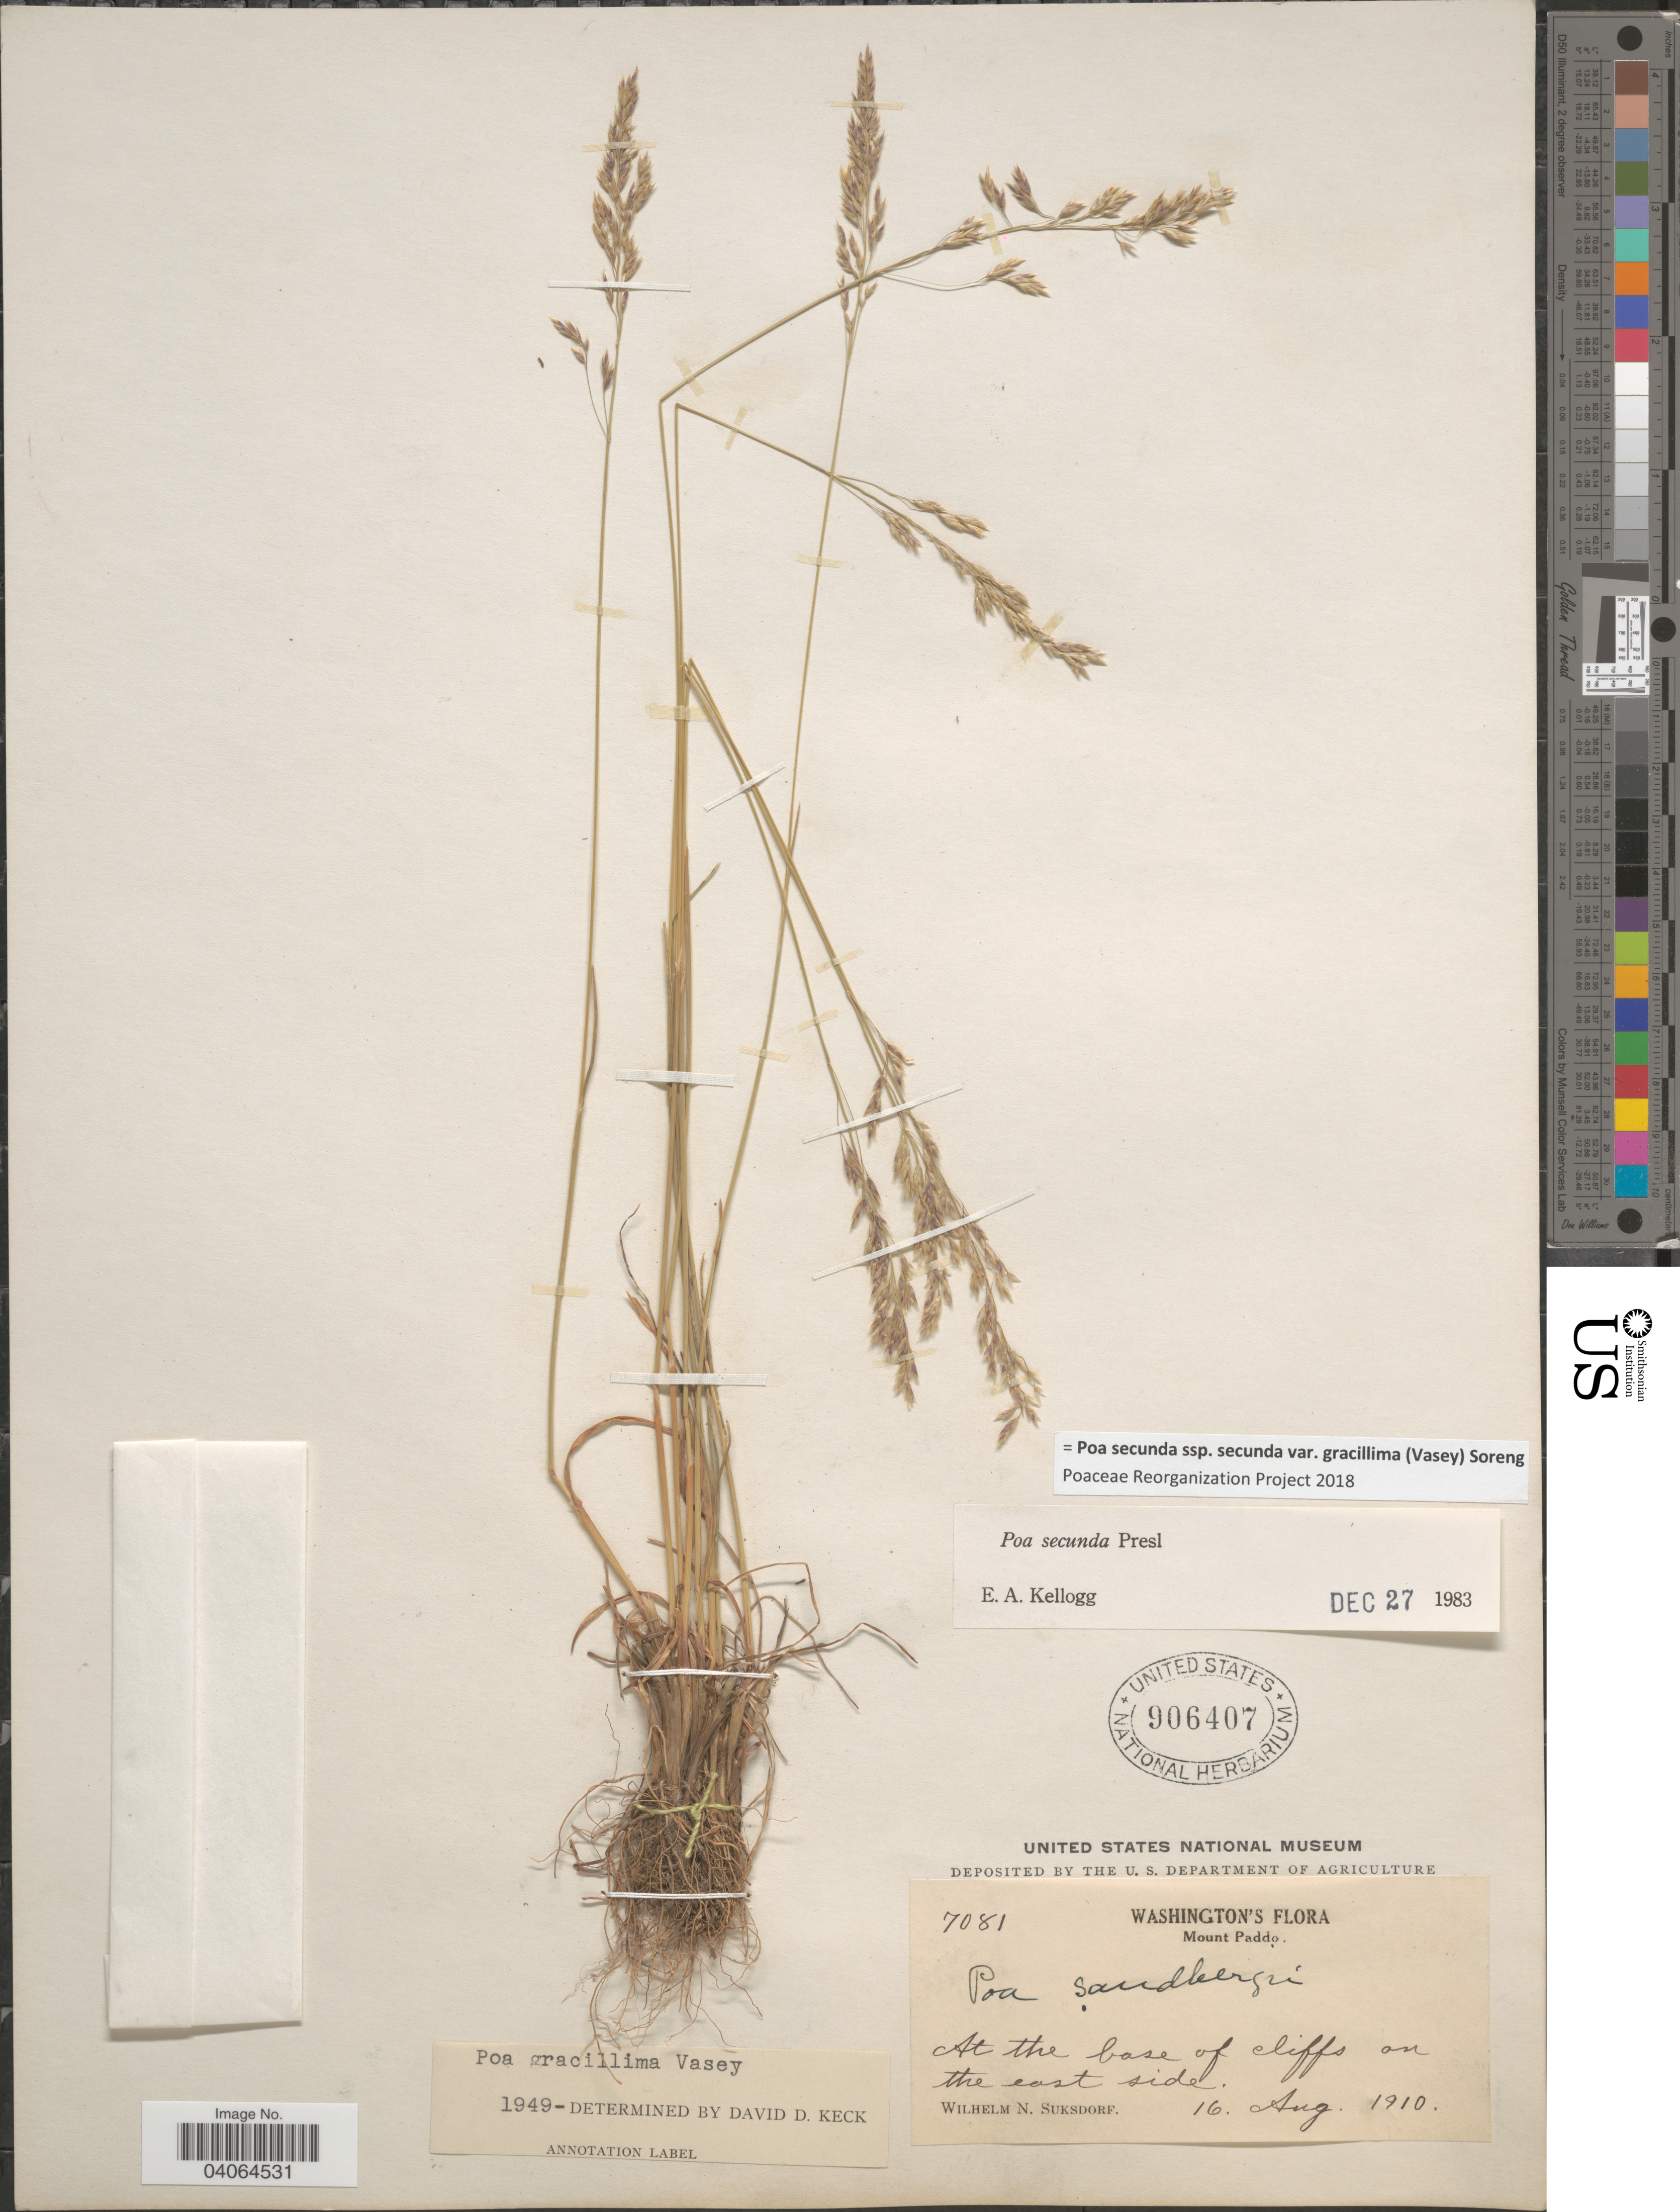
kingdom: Plantae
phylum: Tracheophyta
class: Liliopsida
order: Poales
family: Poaceae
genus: Poa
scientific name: Poa secunda subsp. secunda var. gracillima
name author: (Vasey) Soreng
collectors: W. N. Suksdorf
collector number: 7081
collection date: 1910-08-16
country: United States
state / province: Washington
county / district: Skamania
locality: Mount Paddo. At the base of cliffs on the east side.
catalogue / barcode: US 906407